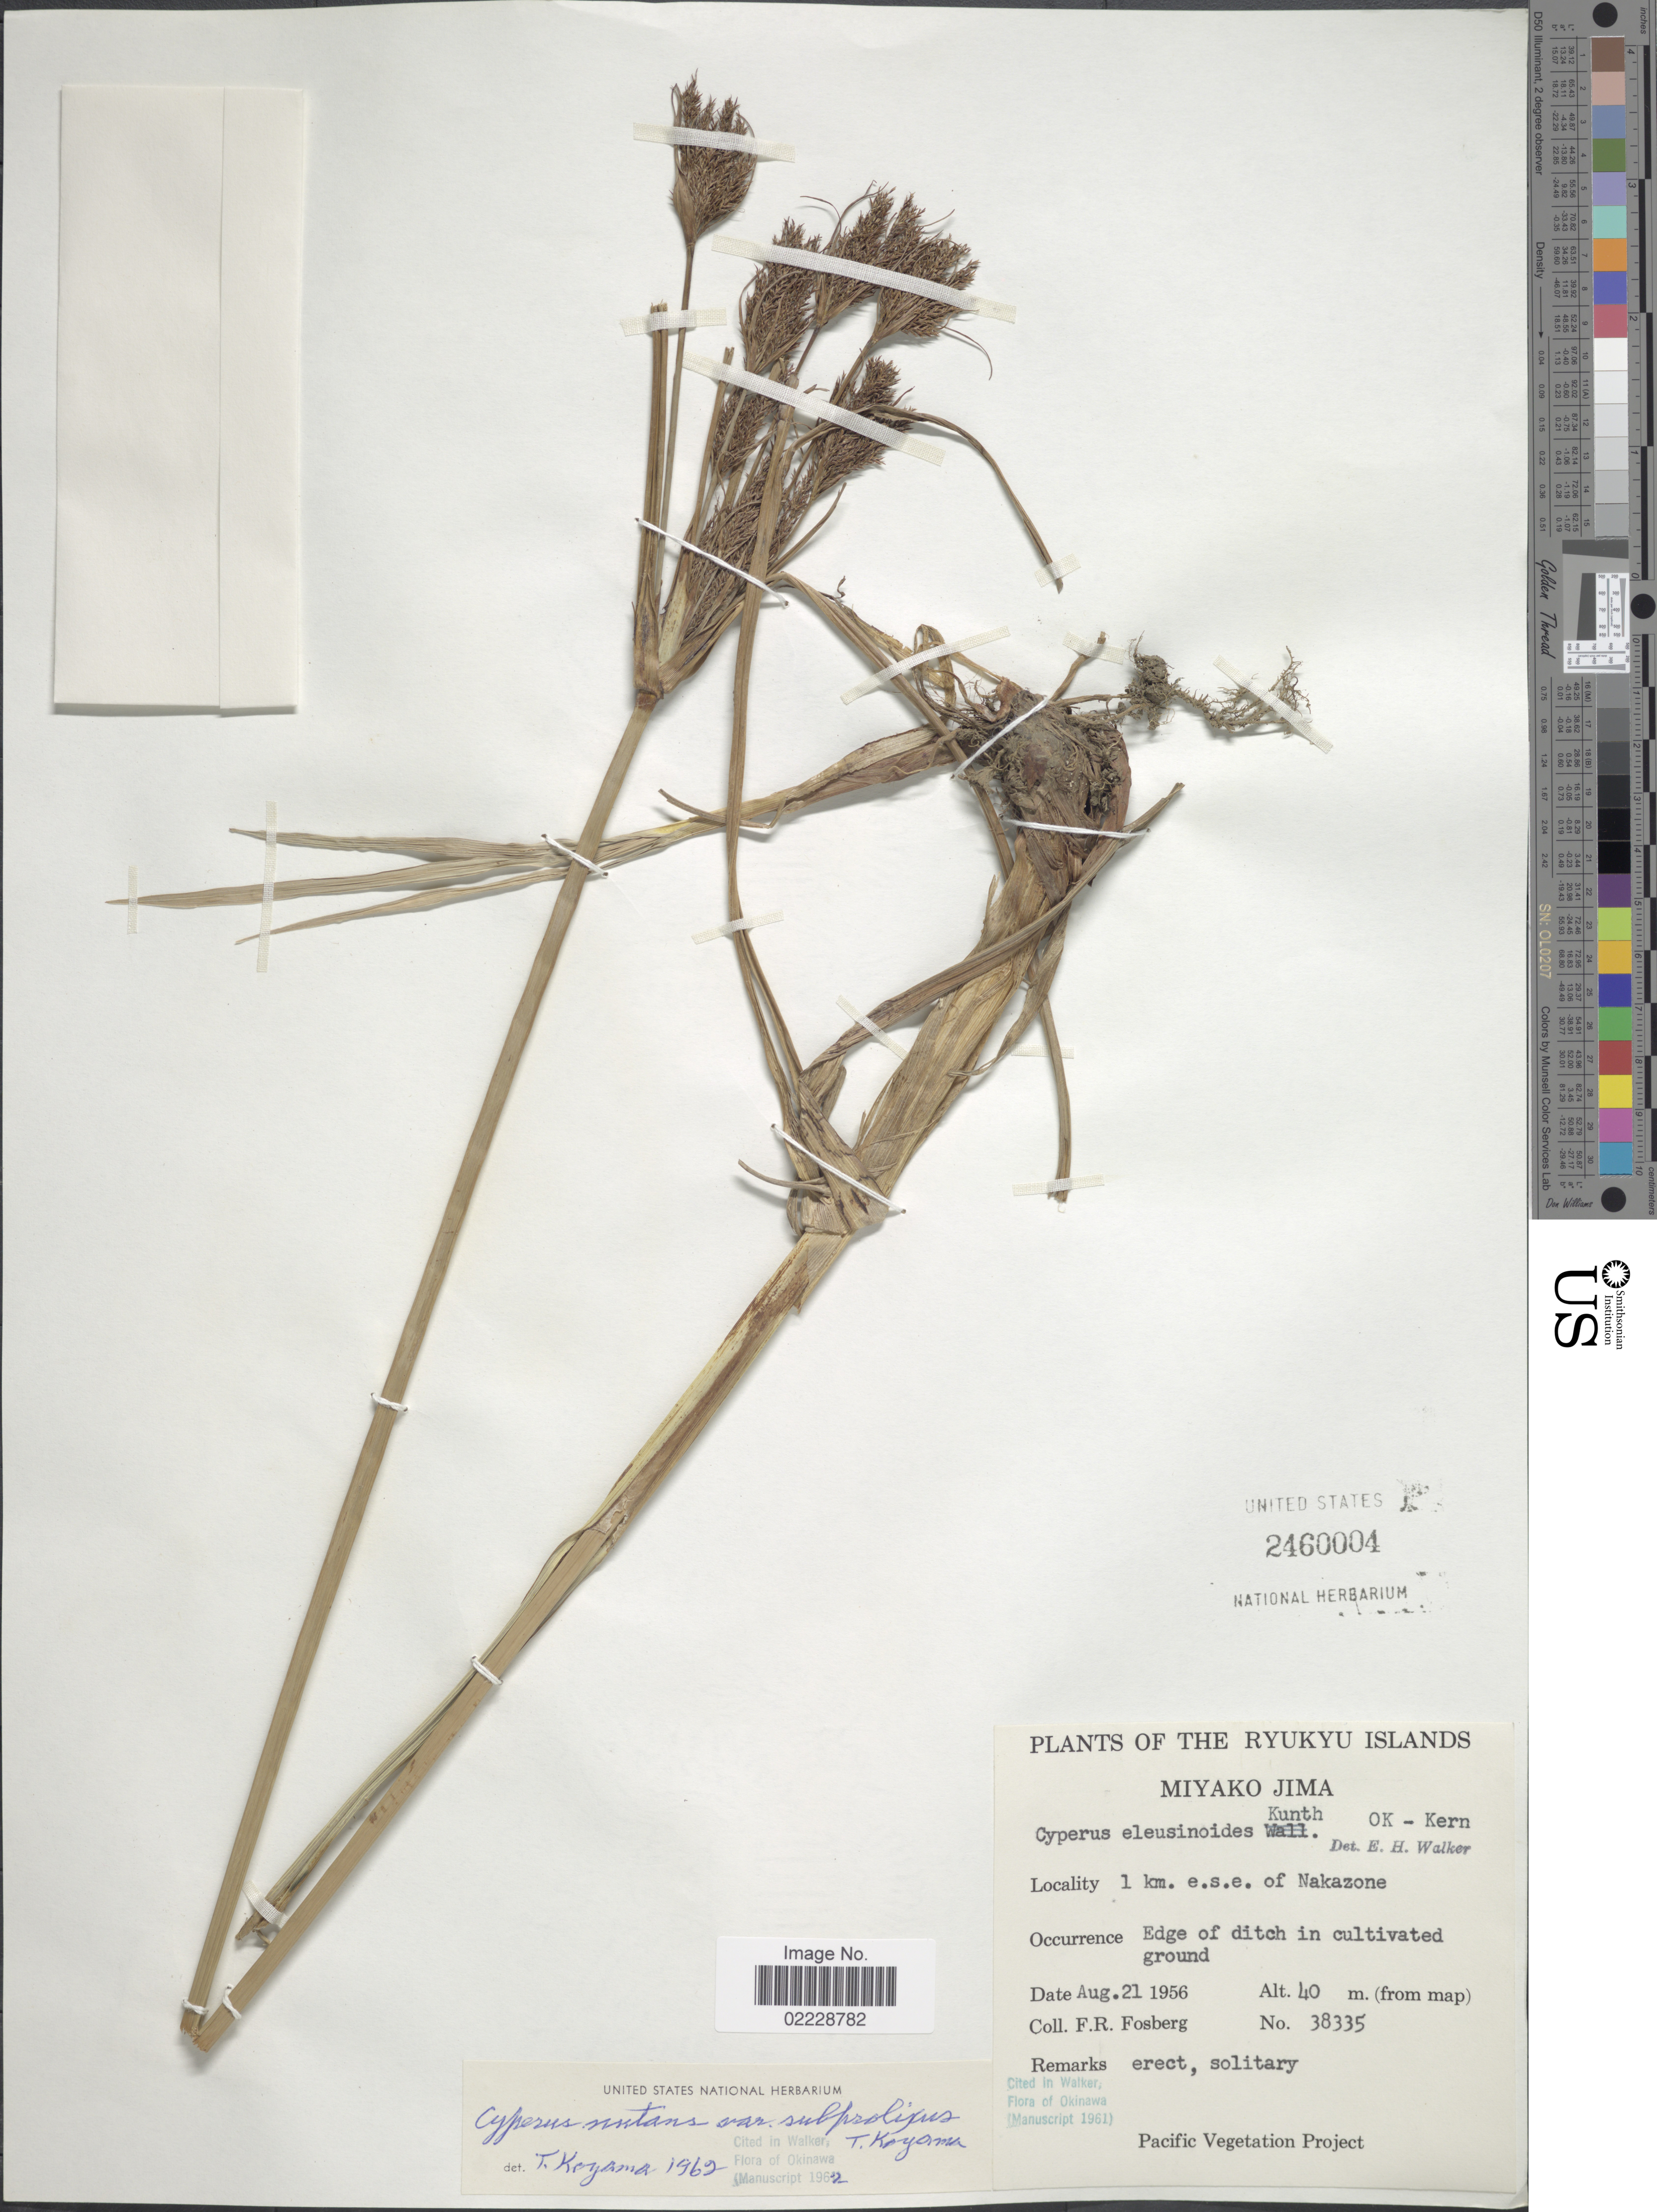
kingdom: Plantae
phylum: Tracheophyta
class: Liliopsida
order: Poales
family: Cyperaceae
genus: Cyperus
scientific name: Cyperus nutans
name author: Vahl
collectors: F. R. Fosberg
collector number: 38335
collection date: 1956-08-21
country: Japan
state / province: Okinawa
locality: Miyako Jima, Ryukyu Islands, 1 km. e.s.e. of Nakazone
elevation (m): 40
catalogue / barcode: US 246004